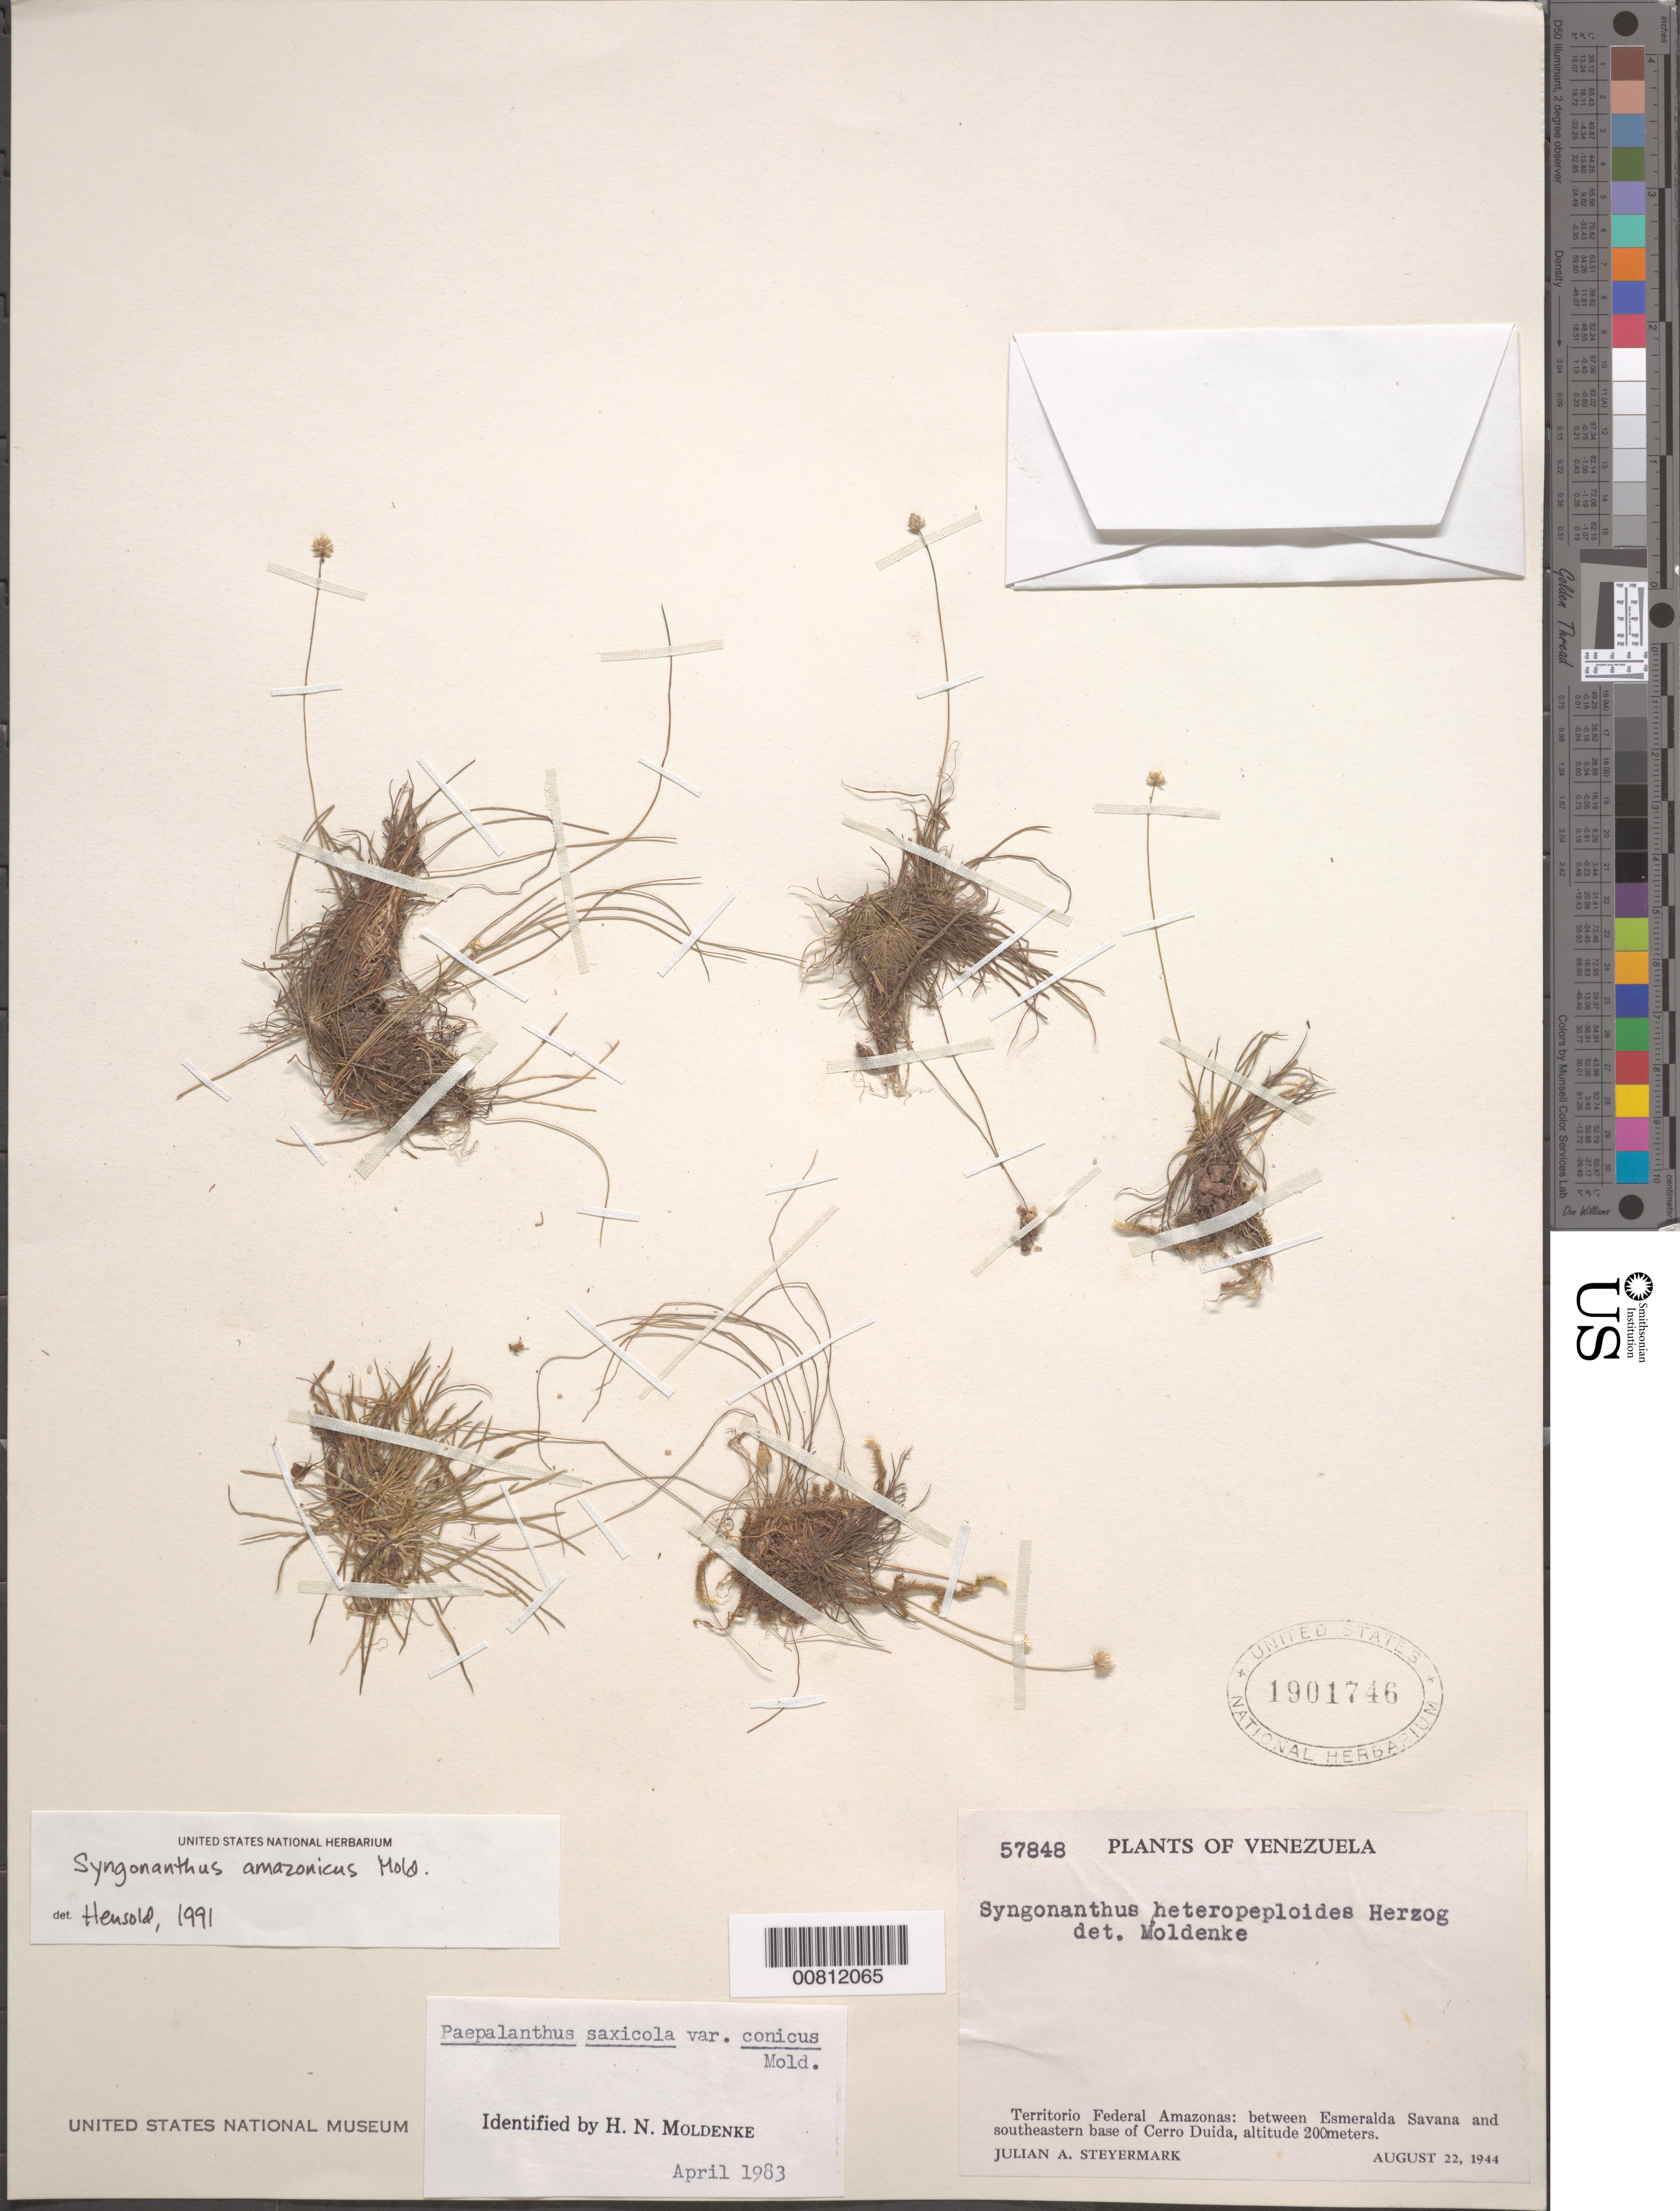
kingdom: Plantae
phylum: Tracheophyta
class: Liliopsida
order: Poales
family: Eriocaulaceae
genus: Syngonanthus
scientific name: Syngonanthus amazonicus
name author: Moldenke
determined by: Hensold, N.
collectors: J. Steyermark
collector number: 57848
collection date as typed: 22-Aug-44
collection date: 1944-08-22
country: Venezuela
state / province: Amazonas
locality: Cerro Duida, between Esmeralda Savanna and SE Cerro Duida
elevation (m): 200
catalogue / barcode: US 1901746